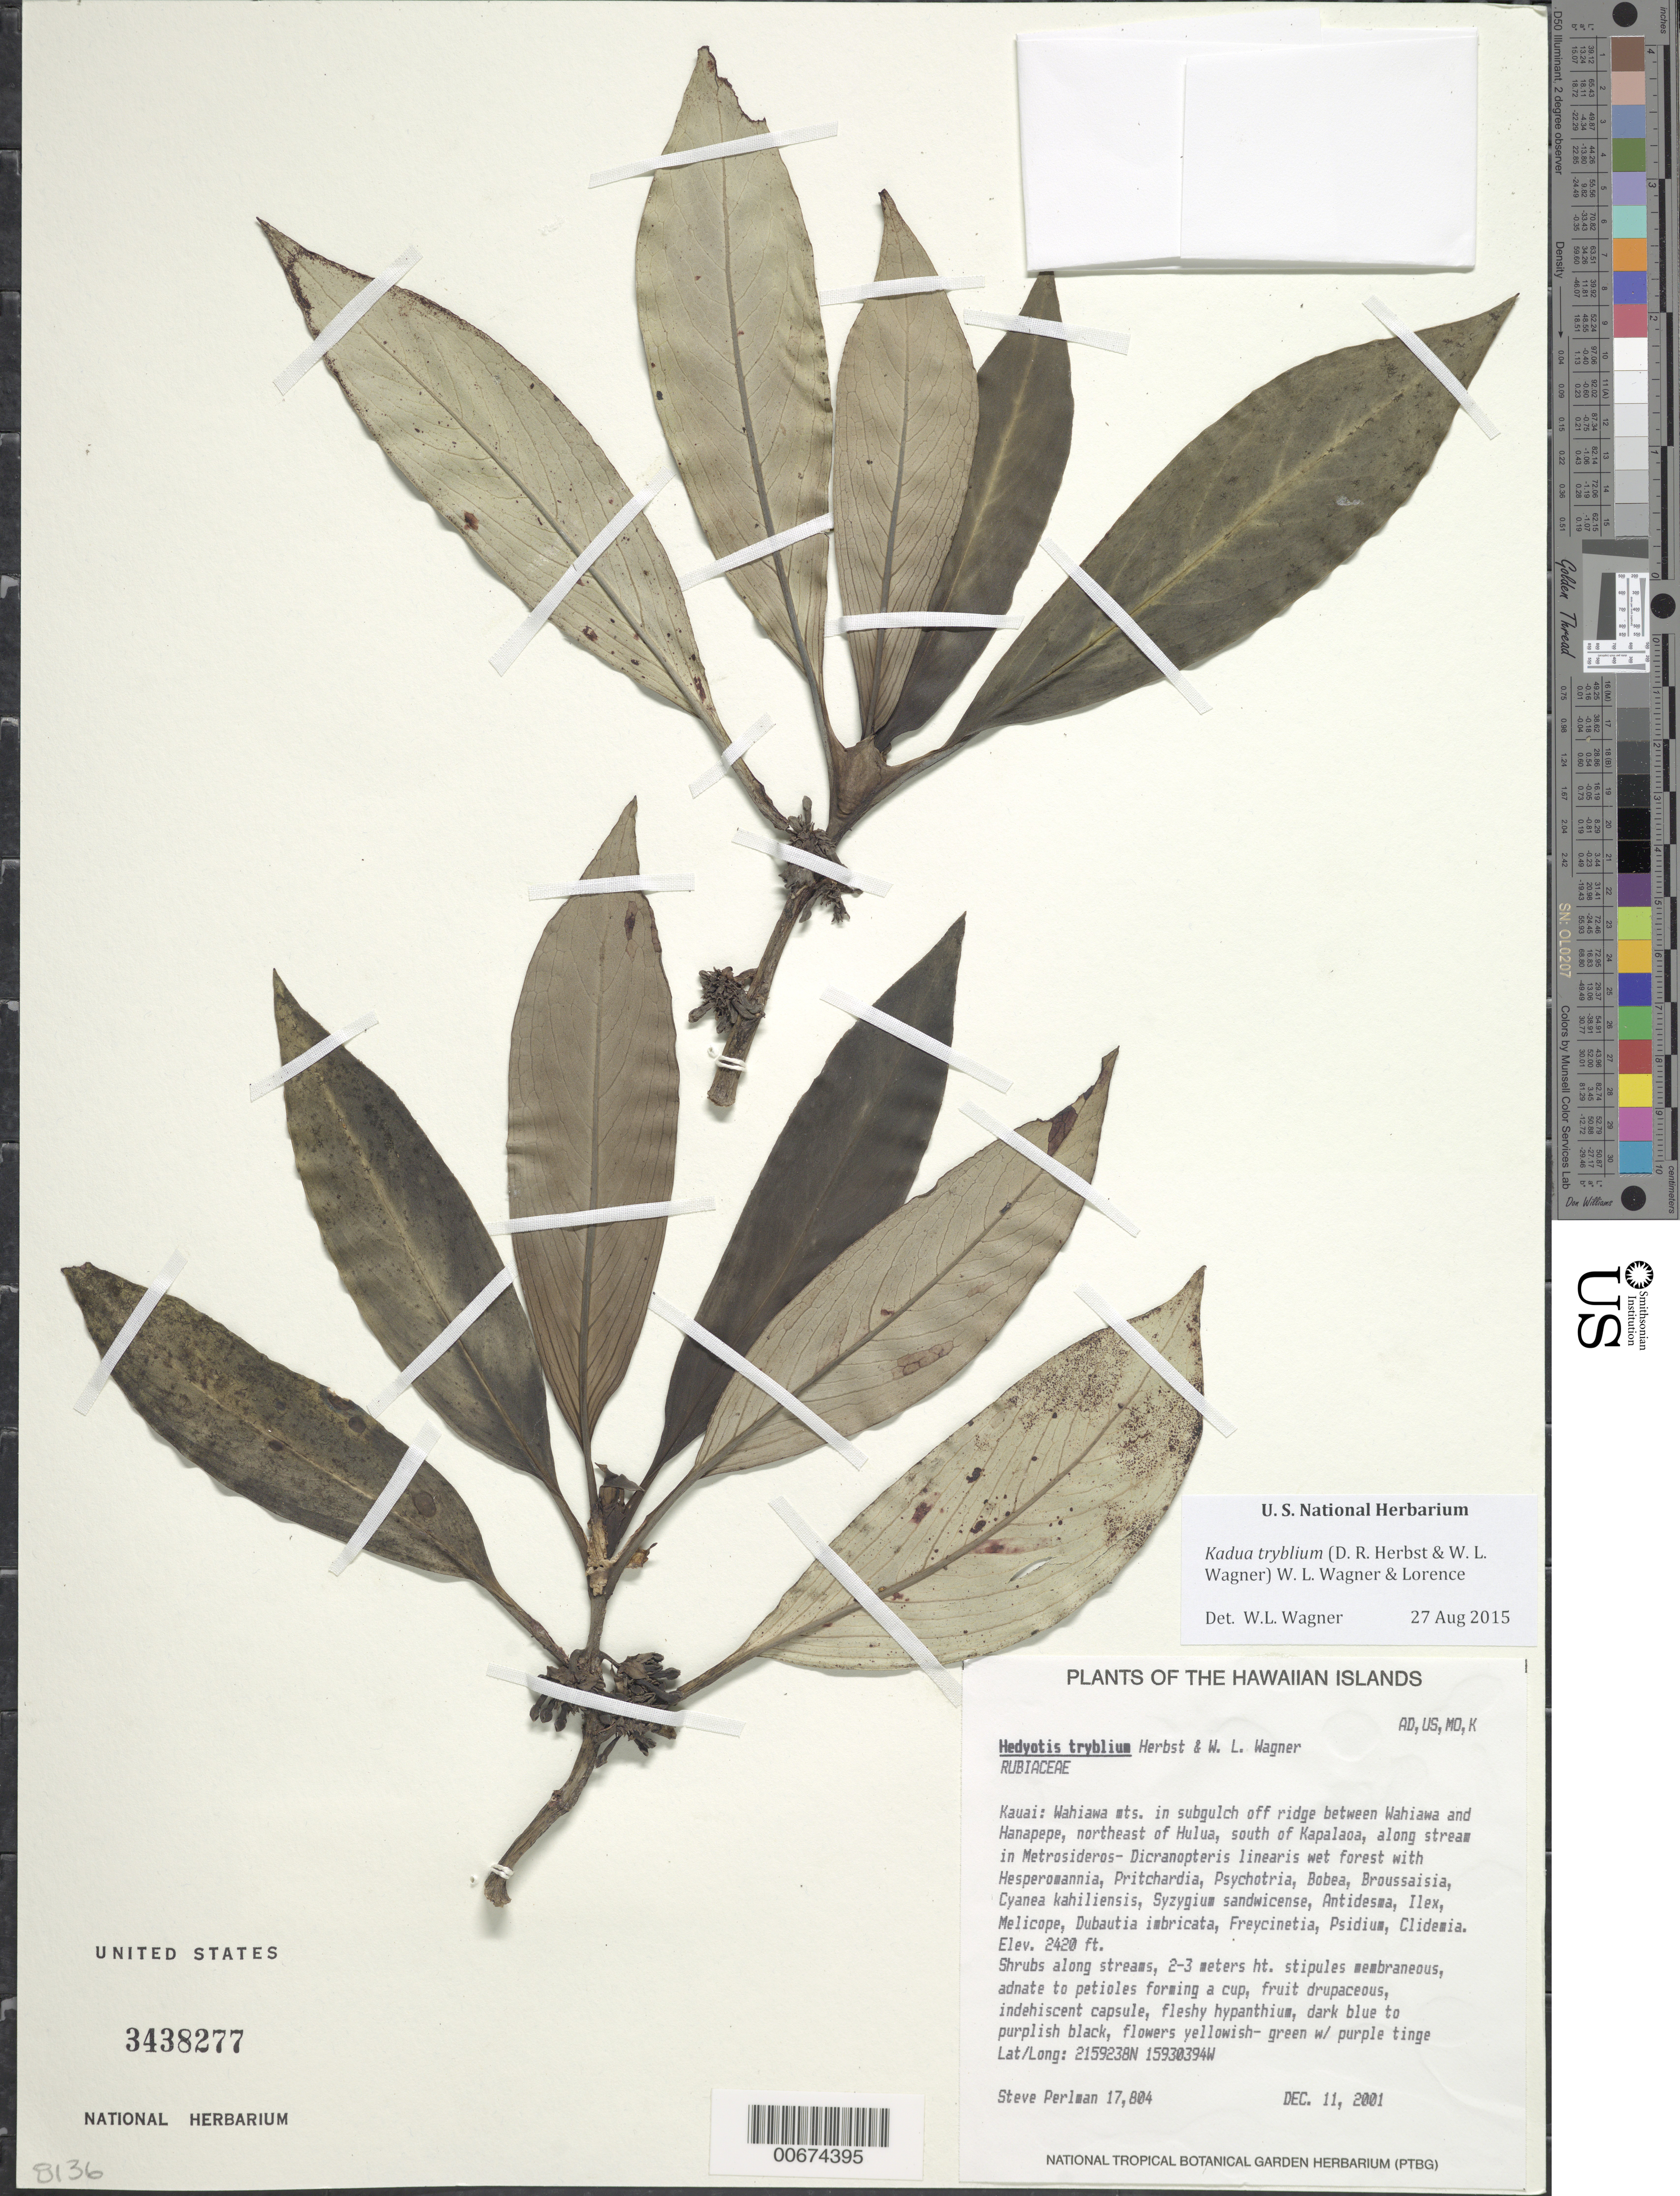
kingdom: Plantae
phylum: Tracheophyta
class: Magnoliopsida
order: Gentianales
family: Rubiaceae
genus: Kadua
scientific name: Kadua tryblium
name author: (D.R. Herbst & W.L. Wagner) W.L. Wagner & Lorence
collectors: S. P. Perlman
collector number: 17804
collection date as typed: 11 Dec 2001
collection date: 2001-12-11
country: United States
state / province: Hawaii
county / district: Kaui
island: Kaua'i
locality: Wahiawa mts., in subgulch off ridge between Wahiawa and Hanapepe, north east of Hulua, south of Kapalaoa, along stream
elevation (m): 737.6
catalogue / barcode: US 3438277